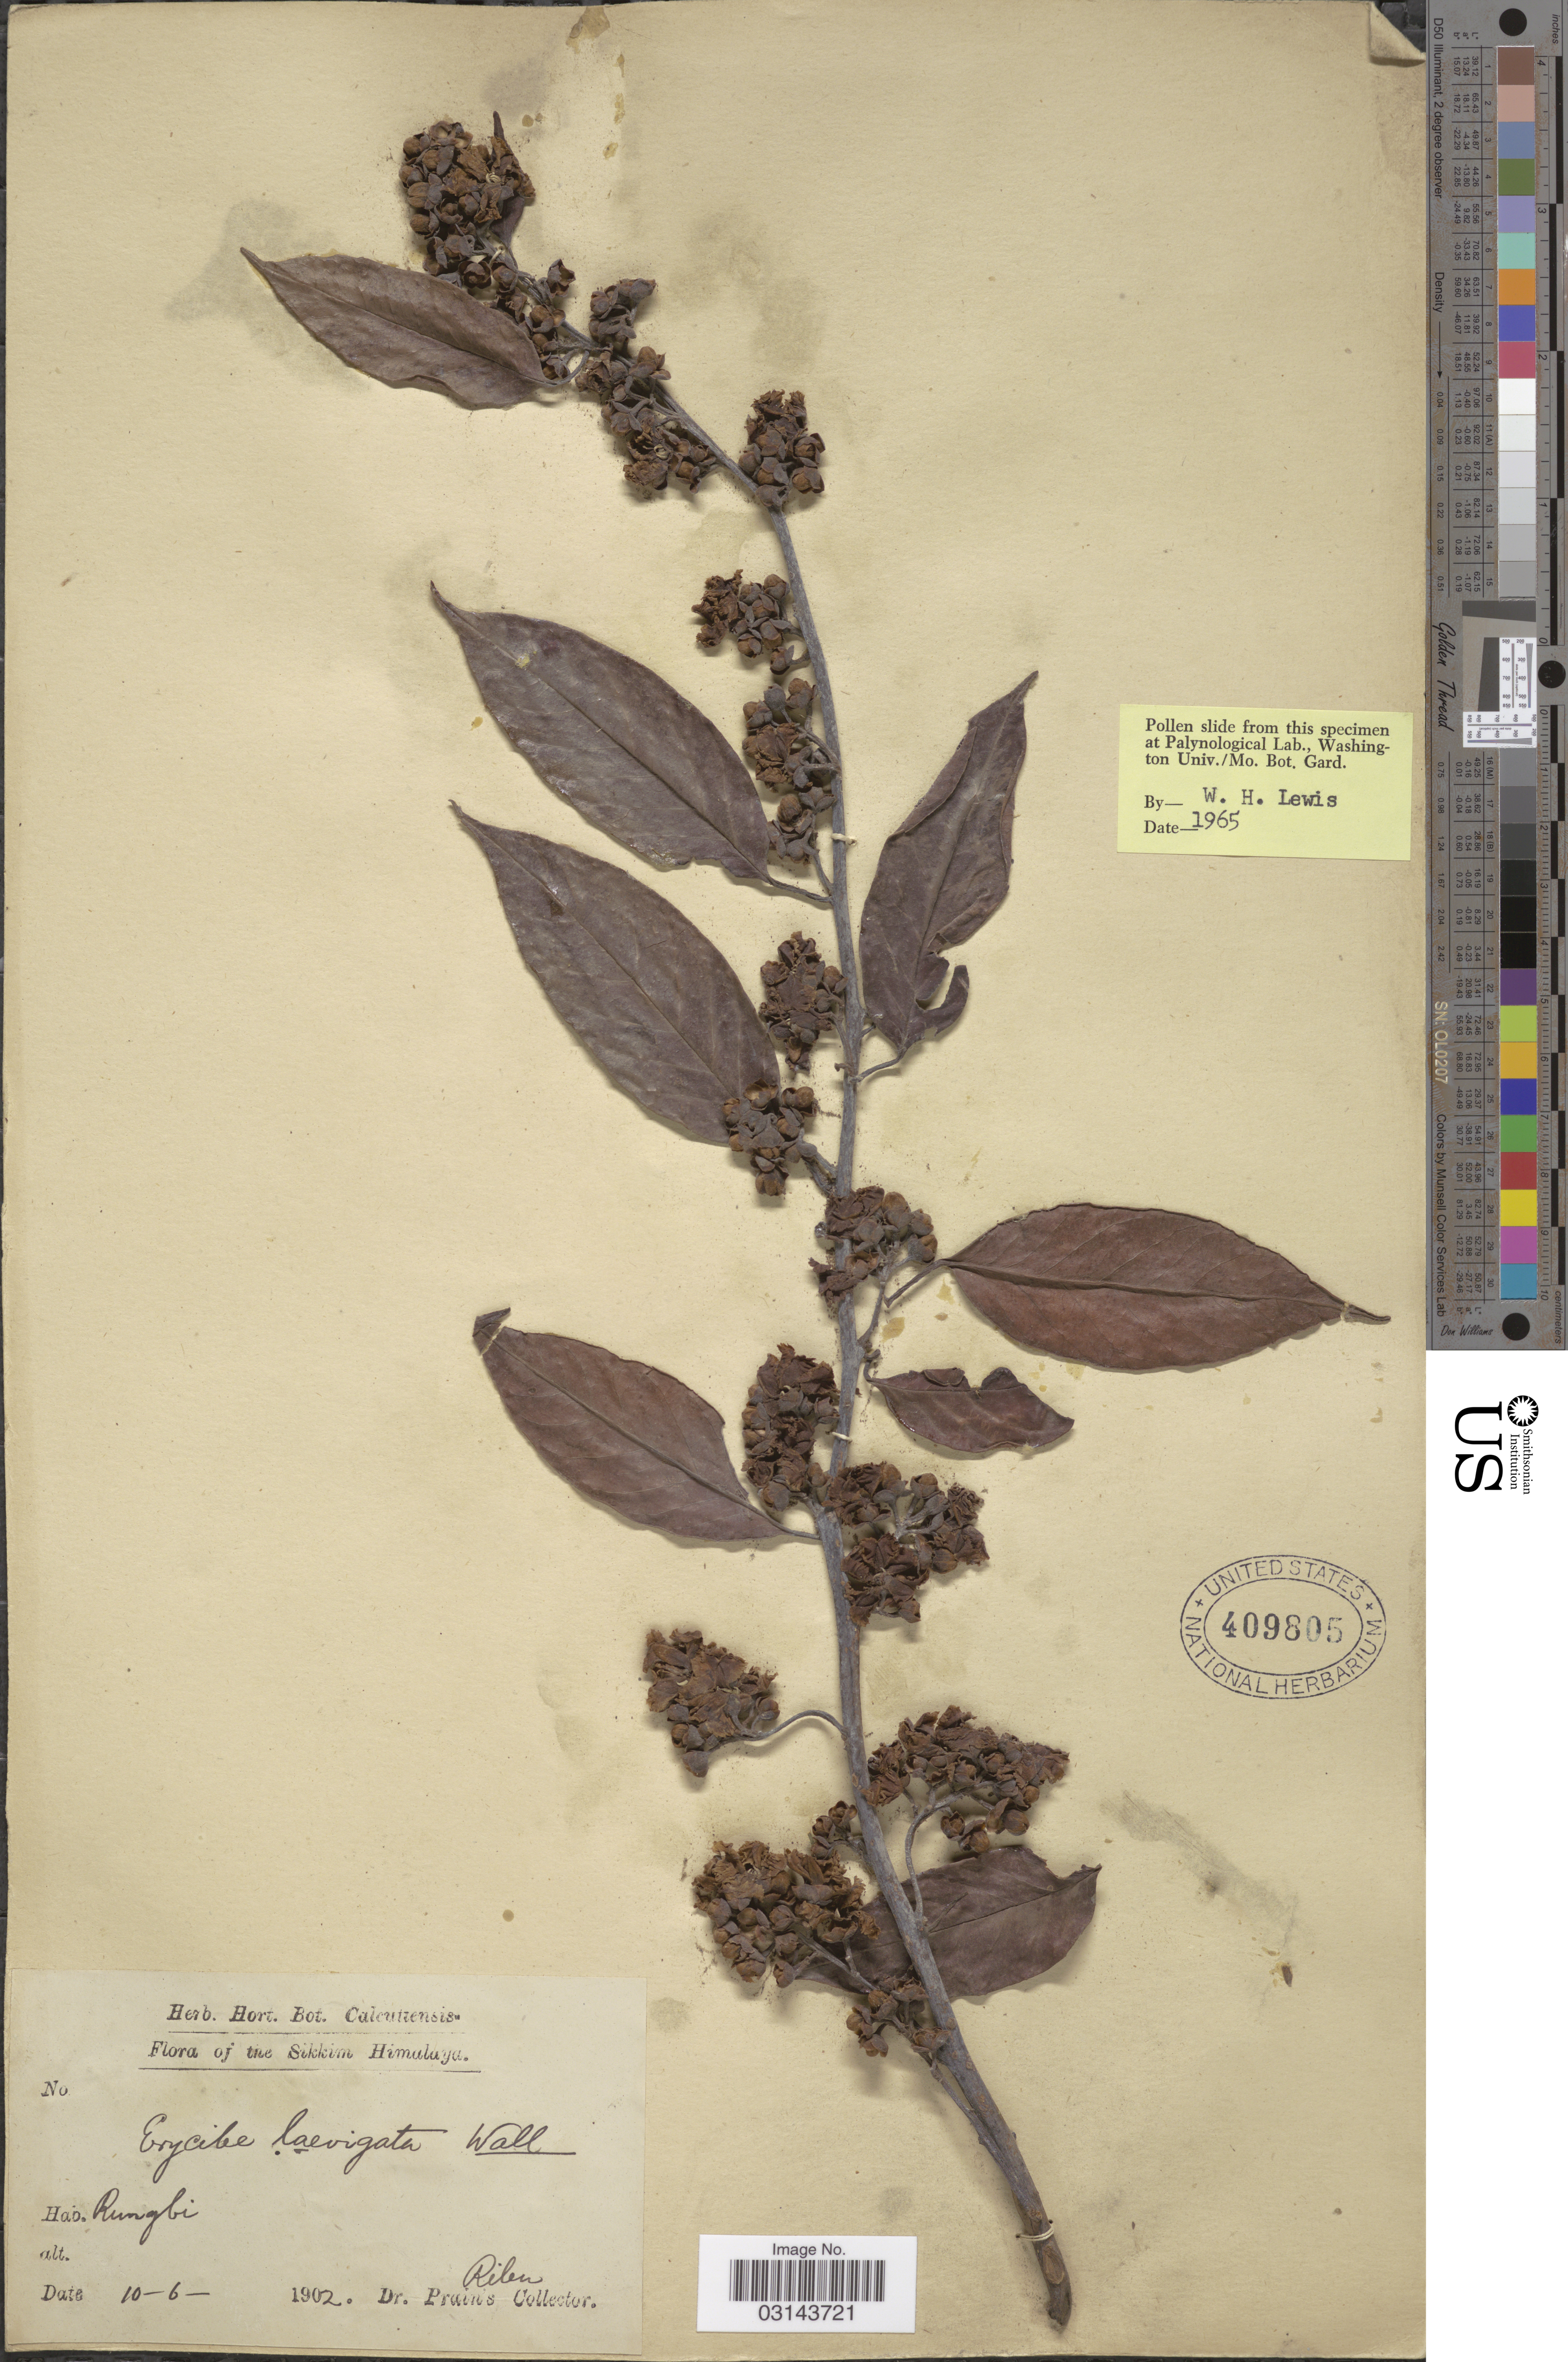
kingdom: Plantae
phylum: Tracheophyta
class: Magnoliopsida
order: Solanales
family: Convolvulaceae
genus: Erycibe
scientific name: Erycibe schmidtii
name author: Craib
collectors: Dr. Prain's collector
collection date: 1902-06-10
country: India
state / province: Sikkim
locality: Sikkim Himalaya. Rungbi.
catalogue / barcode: US 409805